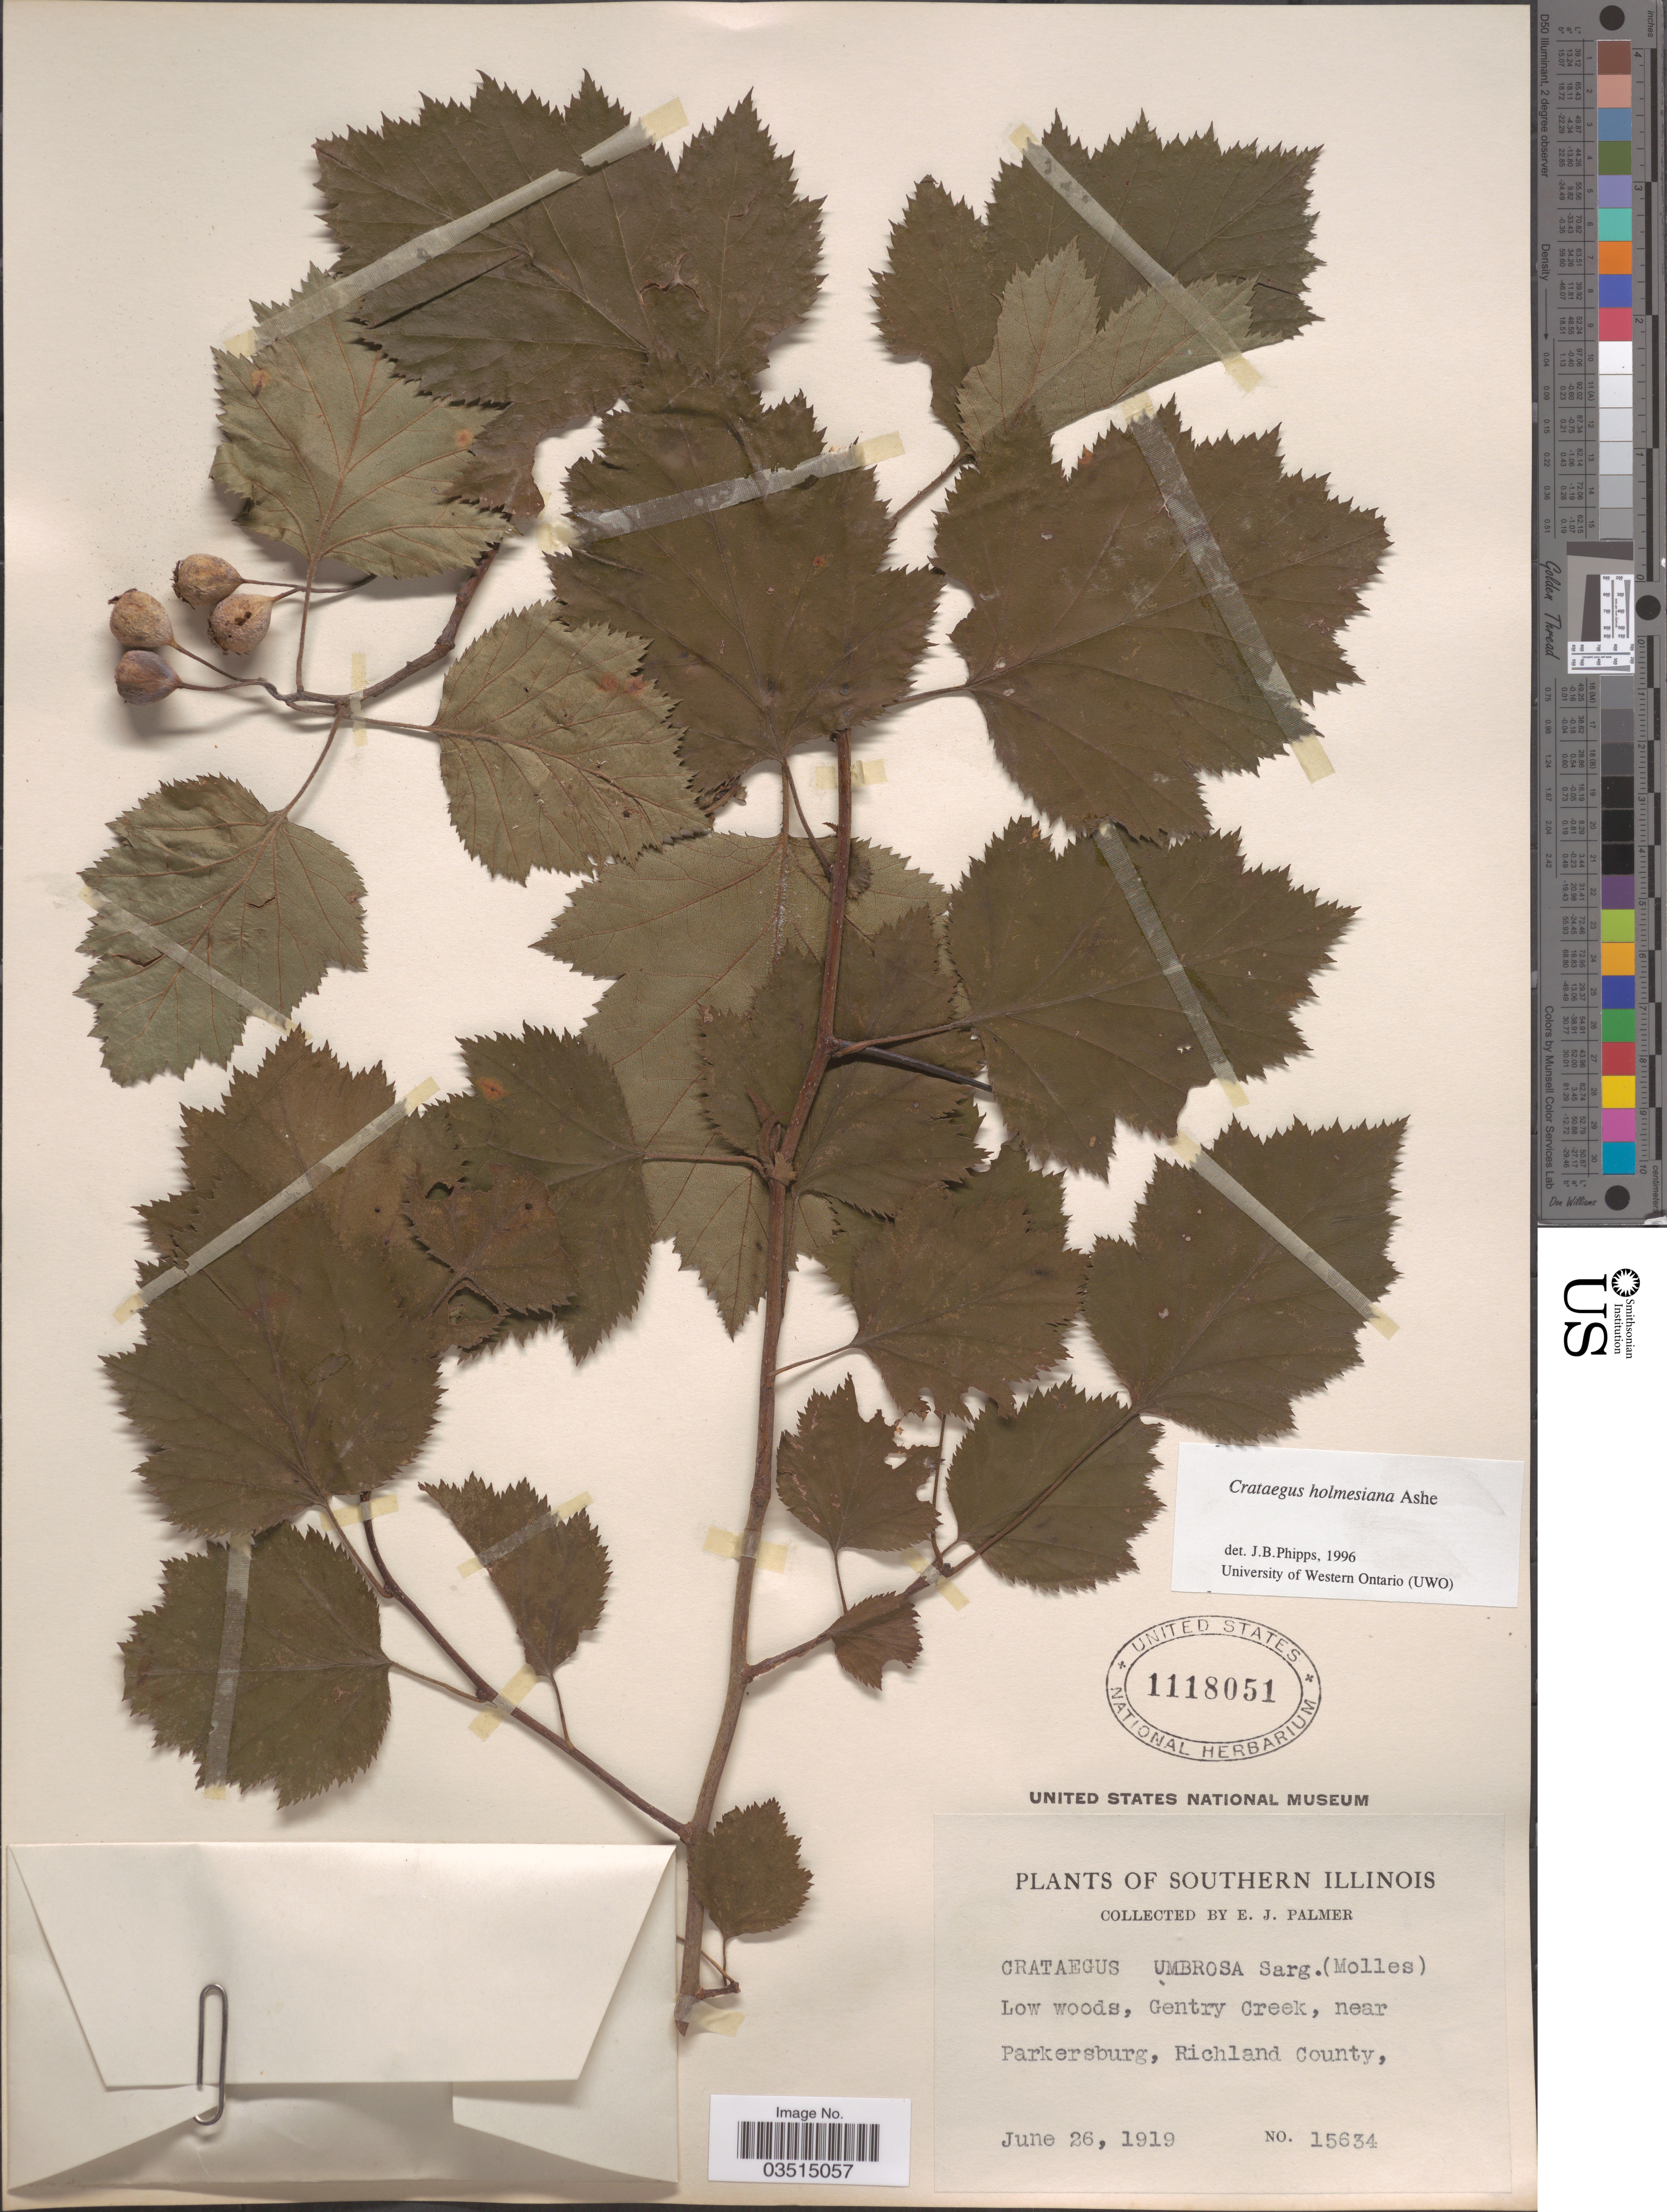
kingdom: Plantae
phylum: Tracheophyta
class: Magnoliopsida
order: Rosales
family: Rosaceae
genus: Crataegus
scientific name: Crataegus holmesiana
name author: Ashe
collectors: E. J. Palmer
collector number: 15634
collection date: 1919-06-26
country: United States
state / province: Illinois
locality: Southern Illinois. Gentry Creek, near Parkersburg, Richland County.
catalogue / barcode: US 1118051